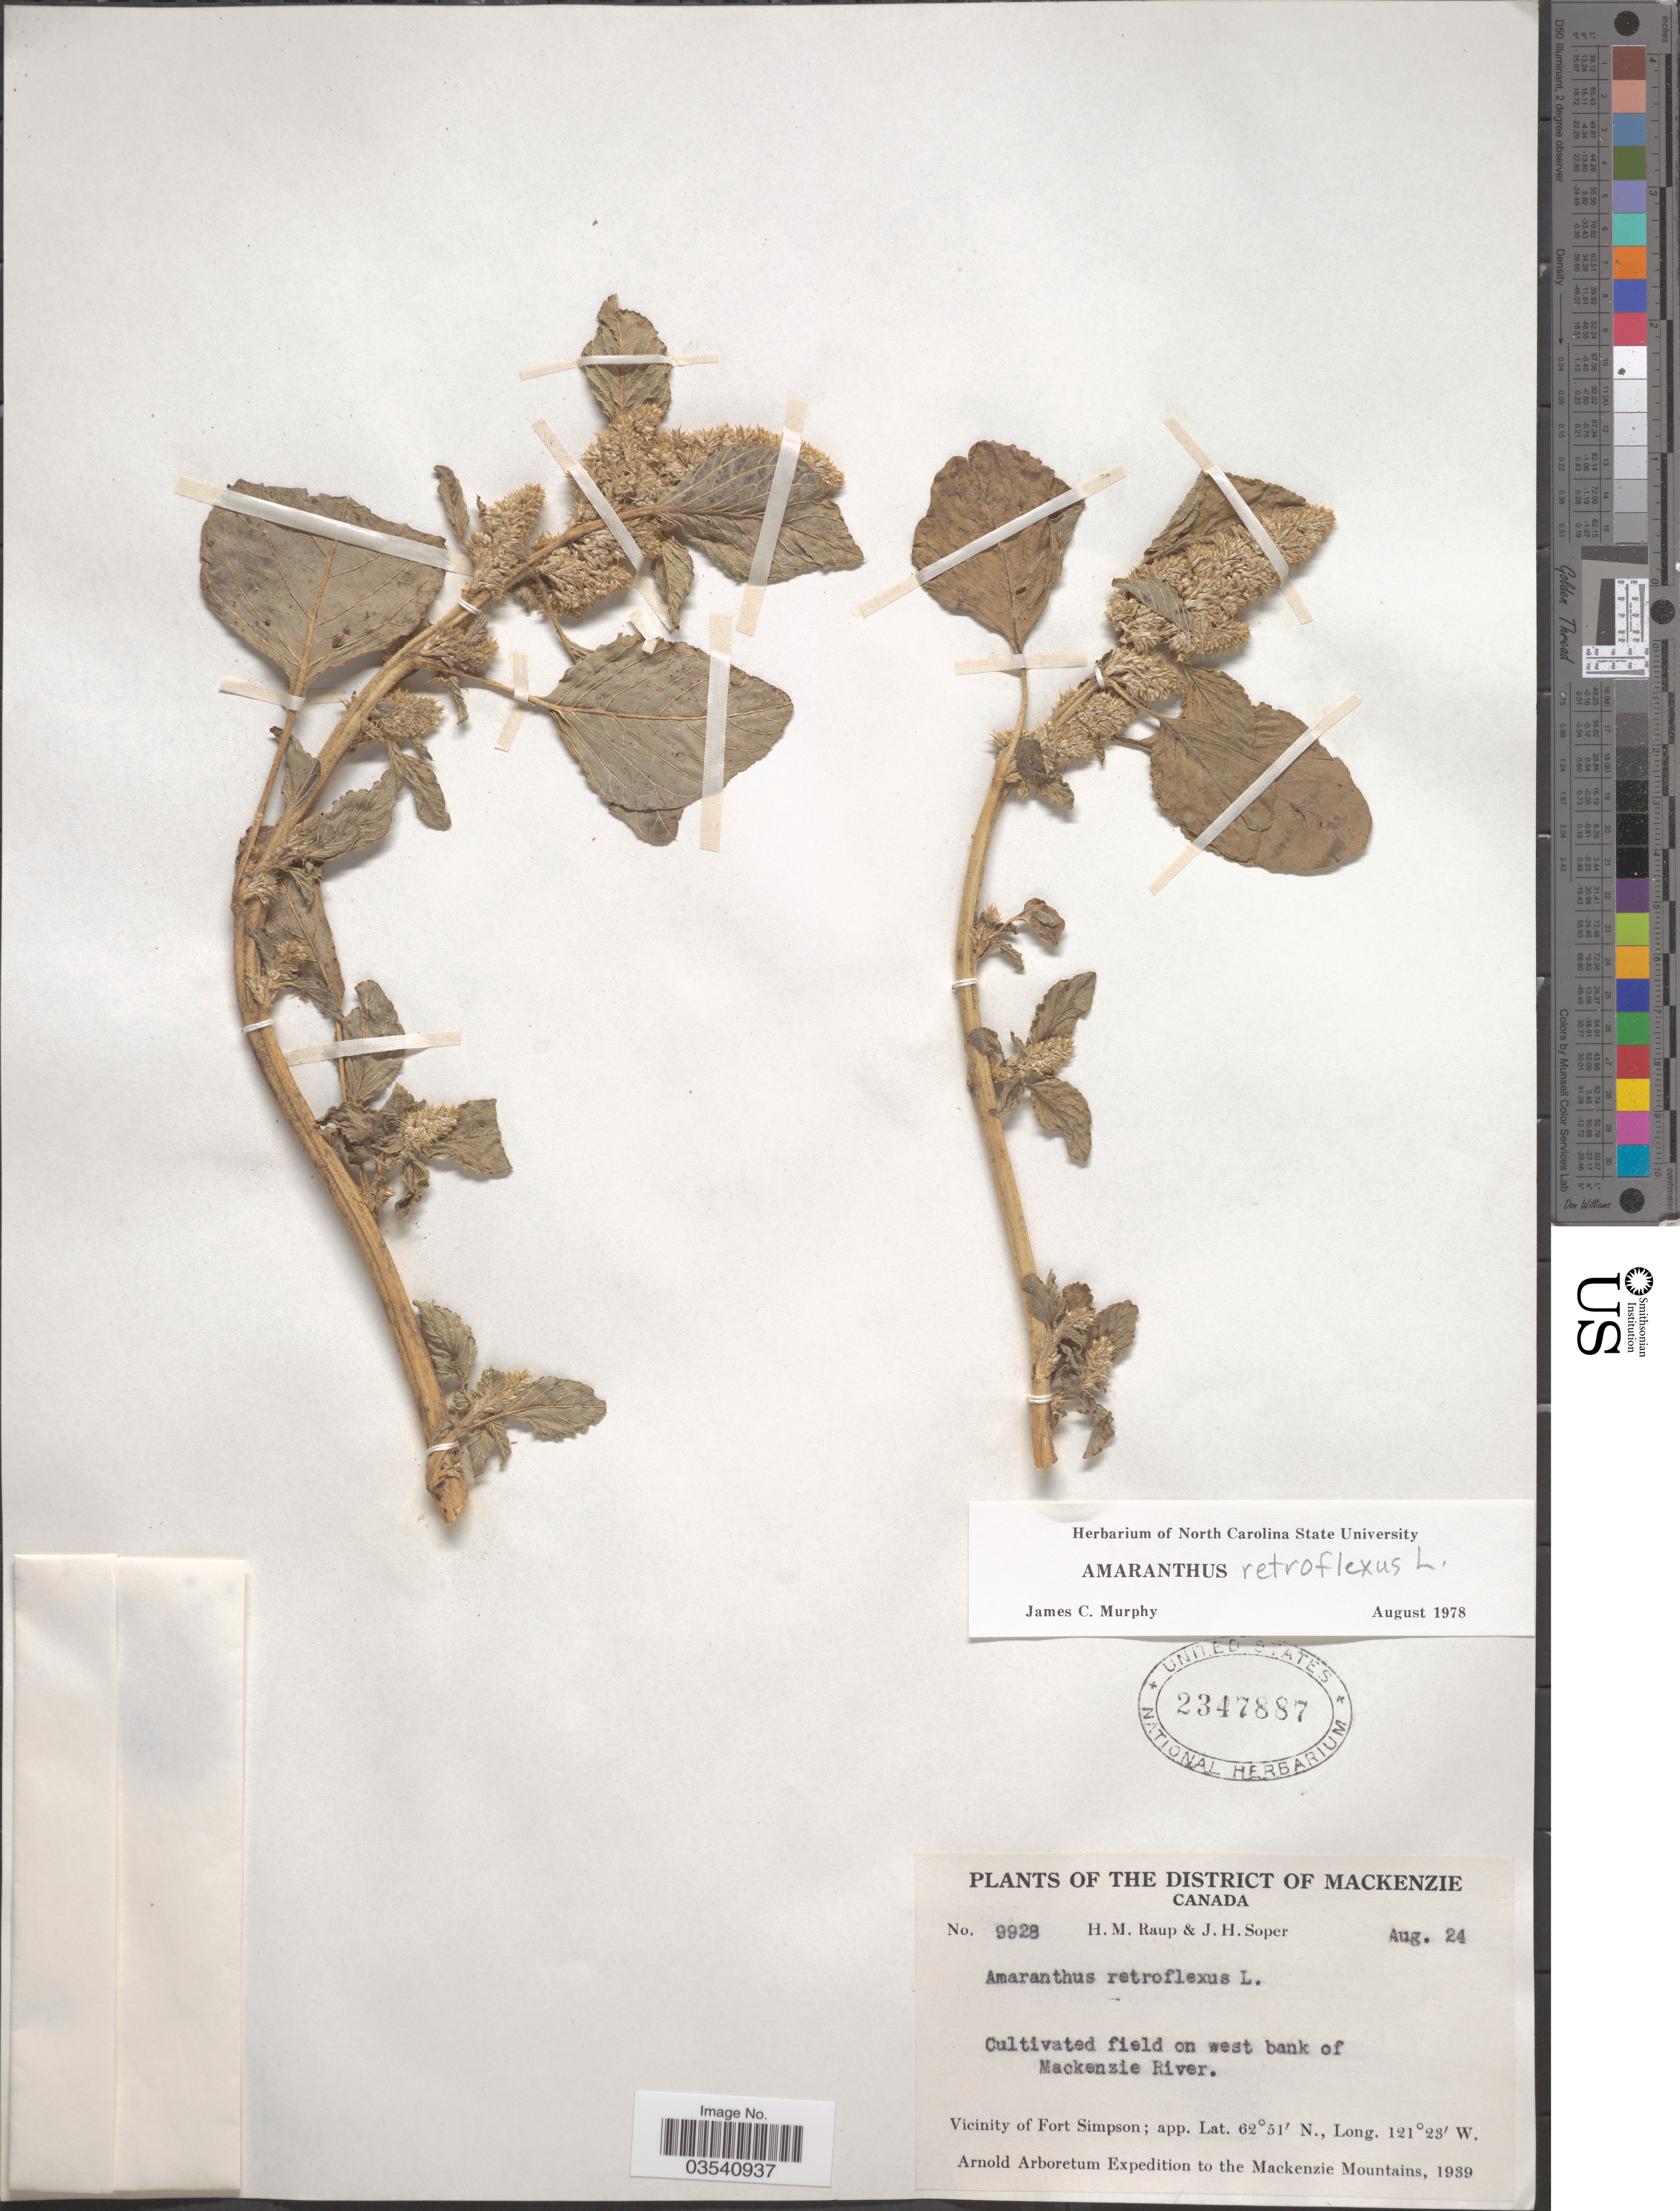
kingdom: Plantae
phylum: Tracheophyta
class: Magnoliopsida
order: Caryophyllales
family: Amaranthaceae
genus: Amaranthus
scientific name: Amaranthus retroflexus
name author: L.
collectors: H. Raup & J. H. Soper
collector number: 9928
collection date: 1939-08-24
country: Canada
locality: The District of Mackenzie. Cultivated field on west bank of Mackenzie River. Vicinity of Fort Simpson. Mackenzie Mountains.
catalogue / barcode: US 2347887